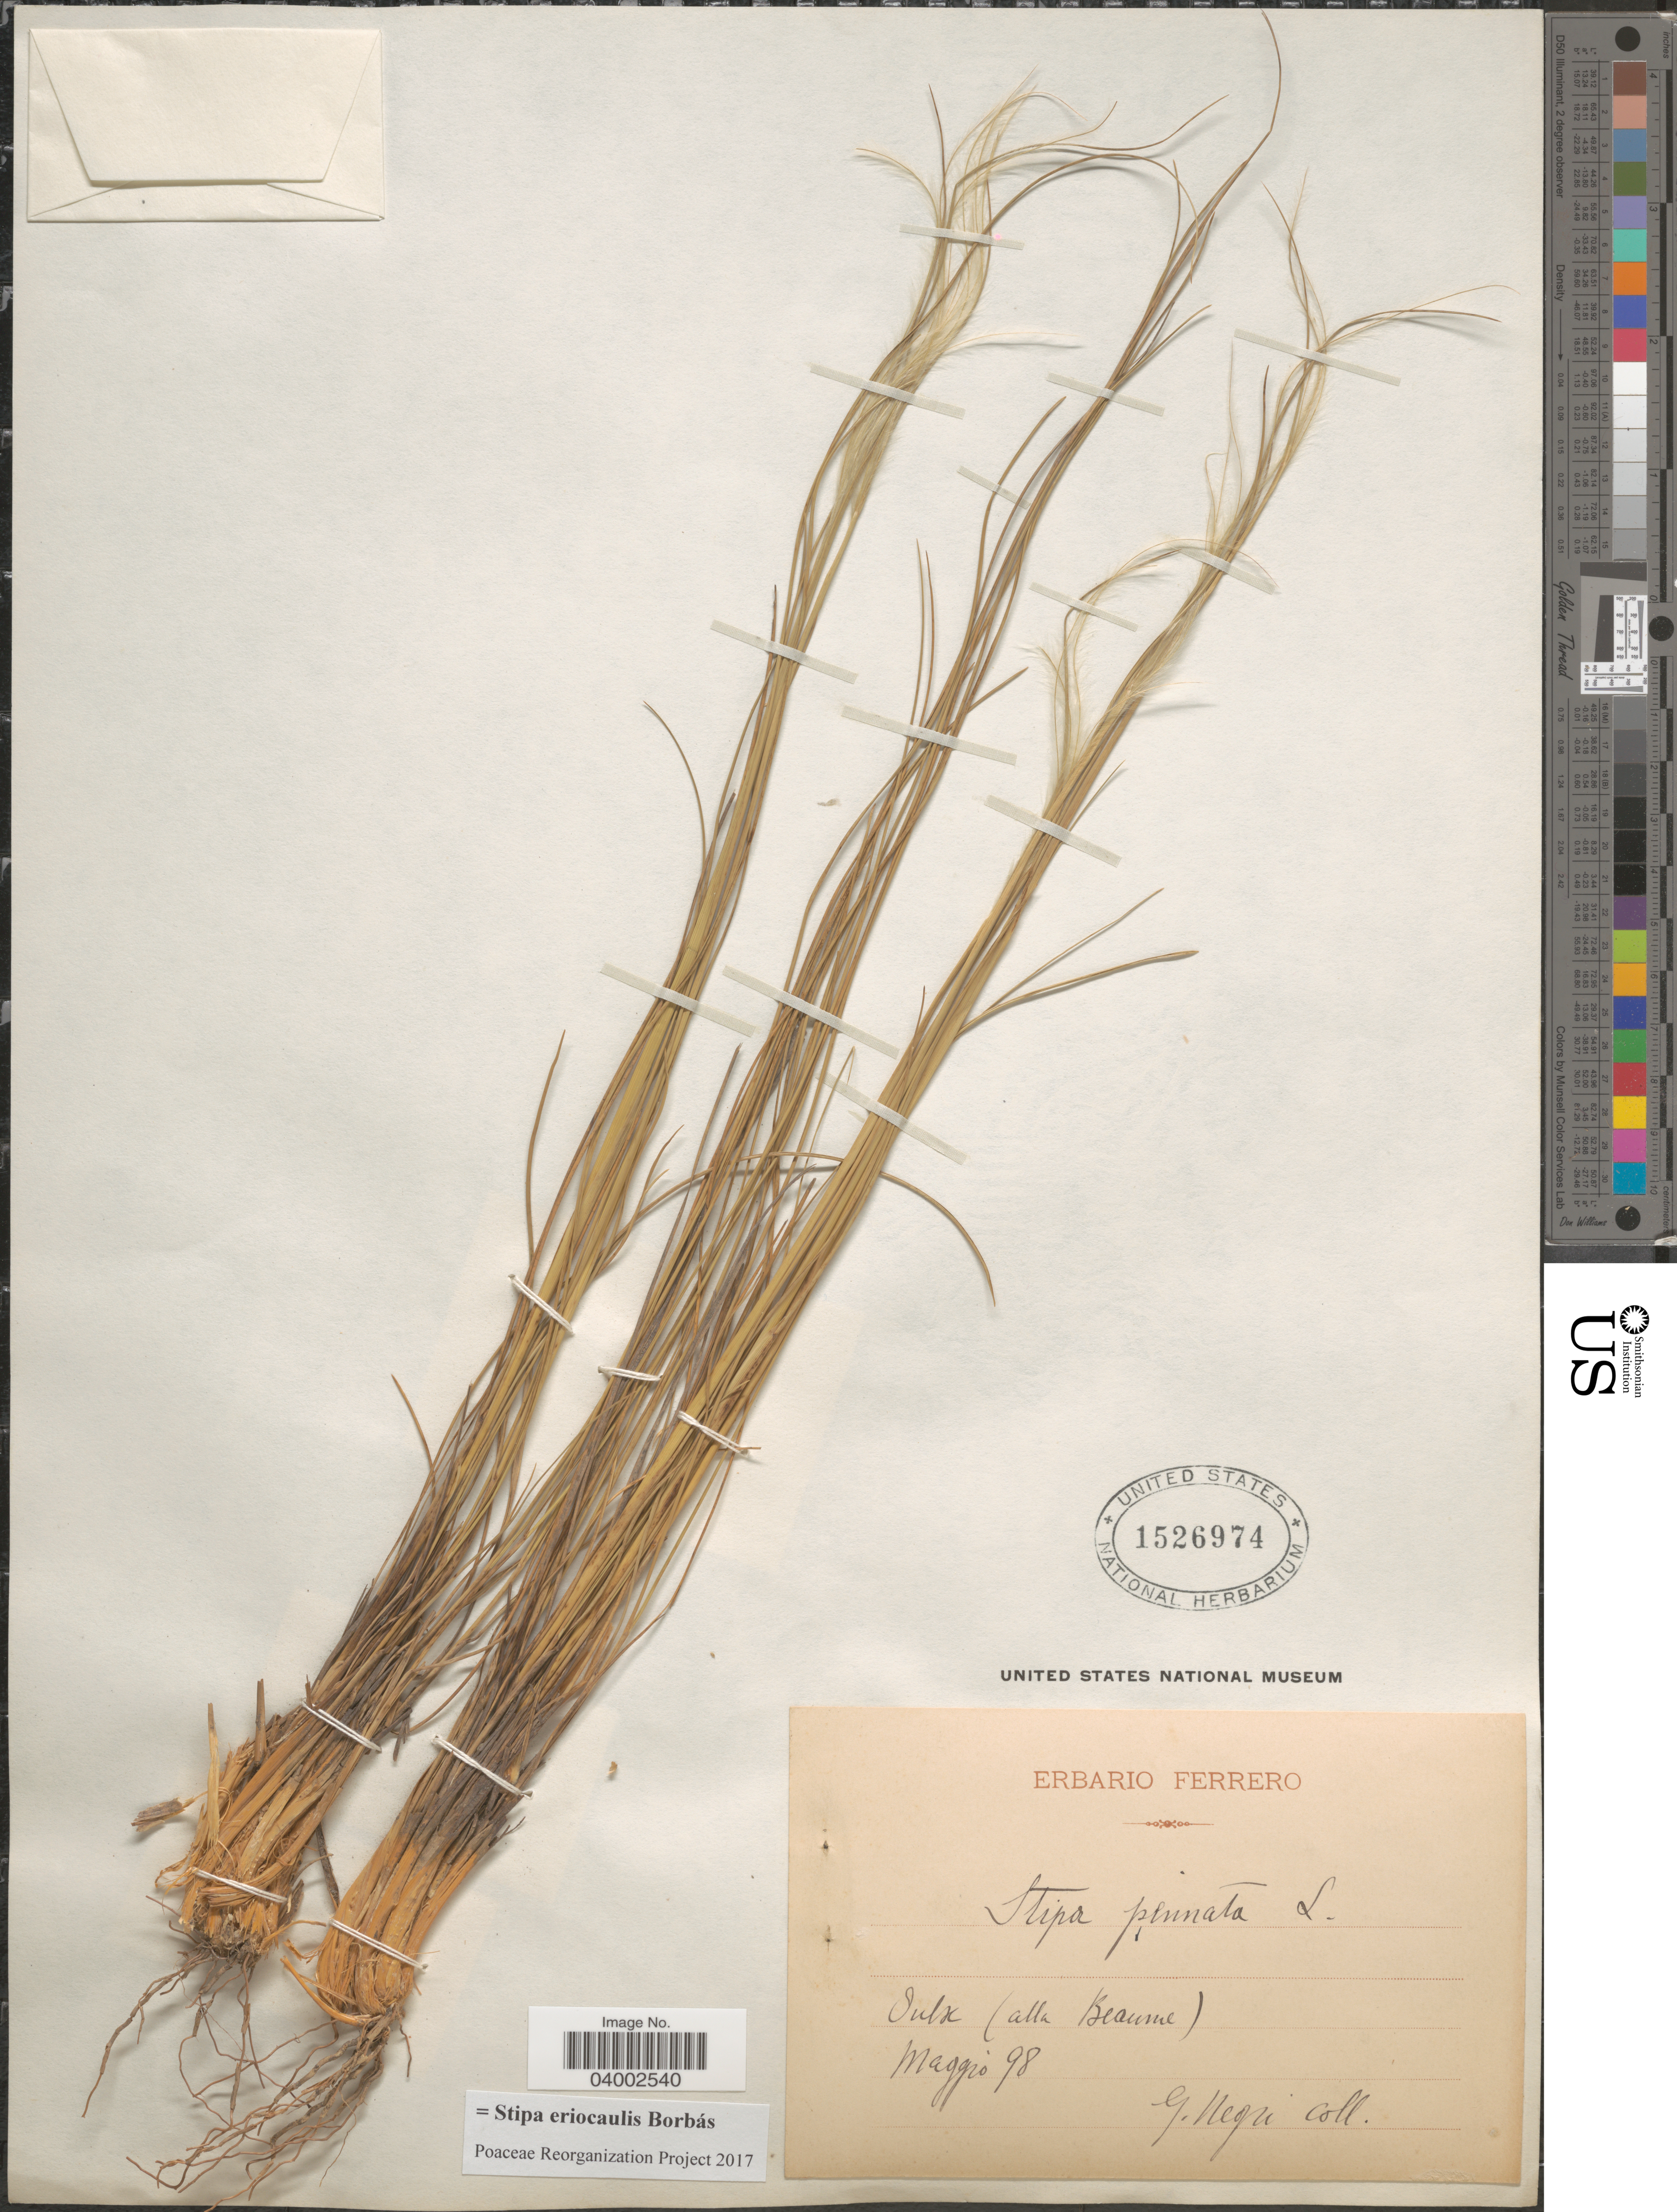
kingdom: Plantae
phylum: Tracheophyta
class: Liliopsida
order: Poales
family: Poaceae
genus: Stipa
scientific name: Stipa eriocaulis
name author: Borbás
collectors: G. Negri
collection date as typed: Transcribed d/m/y: /5/98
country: France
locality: Oulx (alla Beaume).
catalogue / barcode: US 1526974